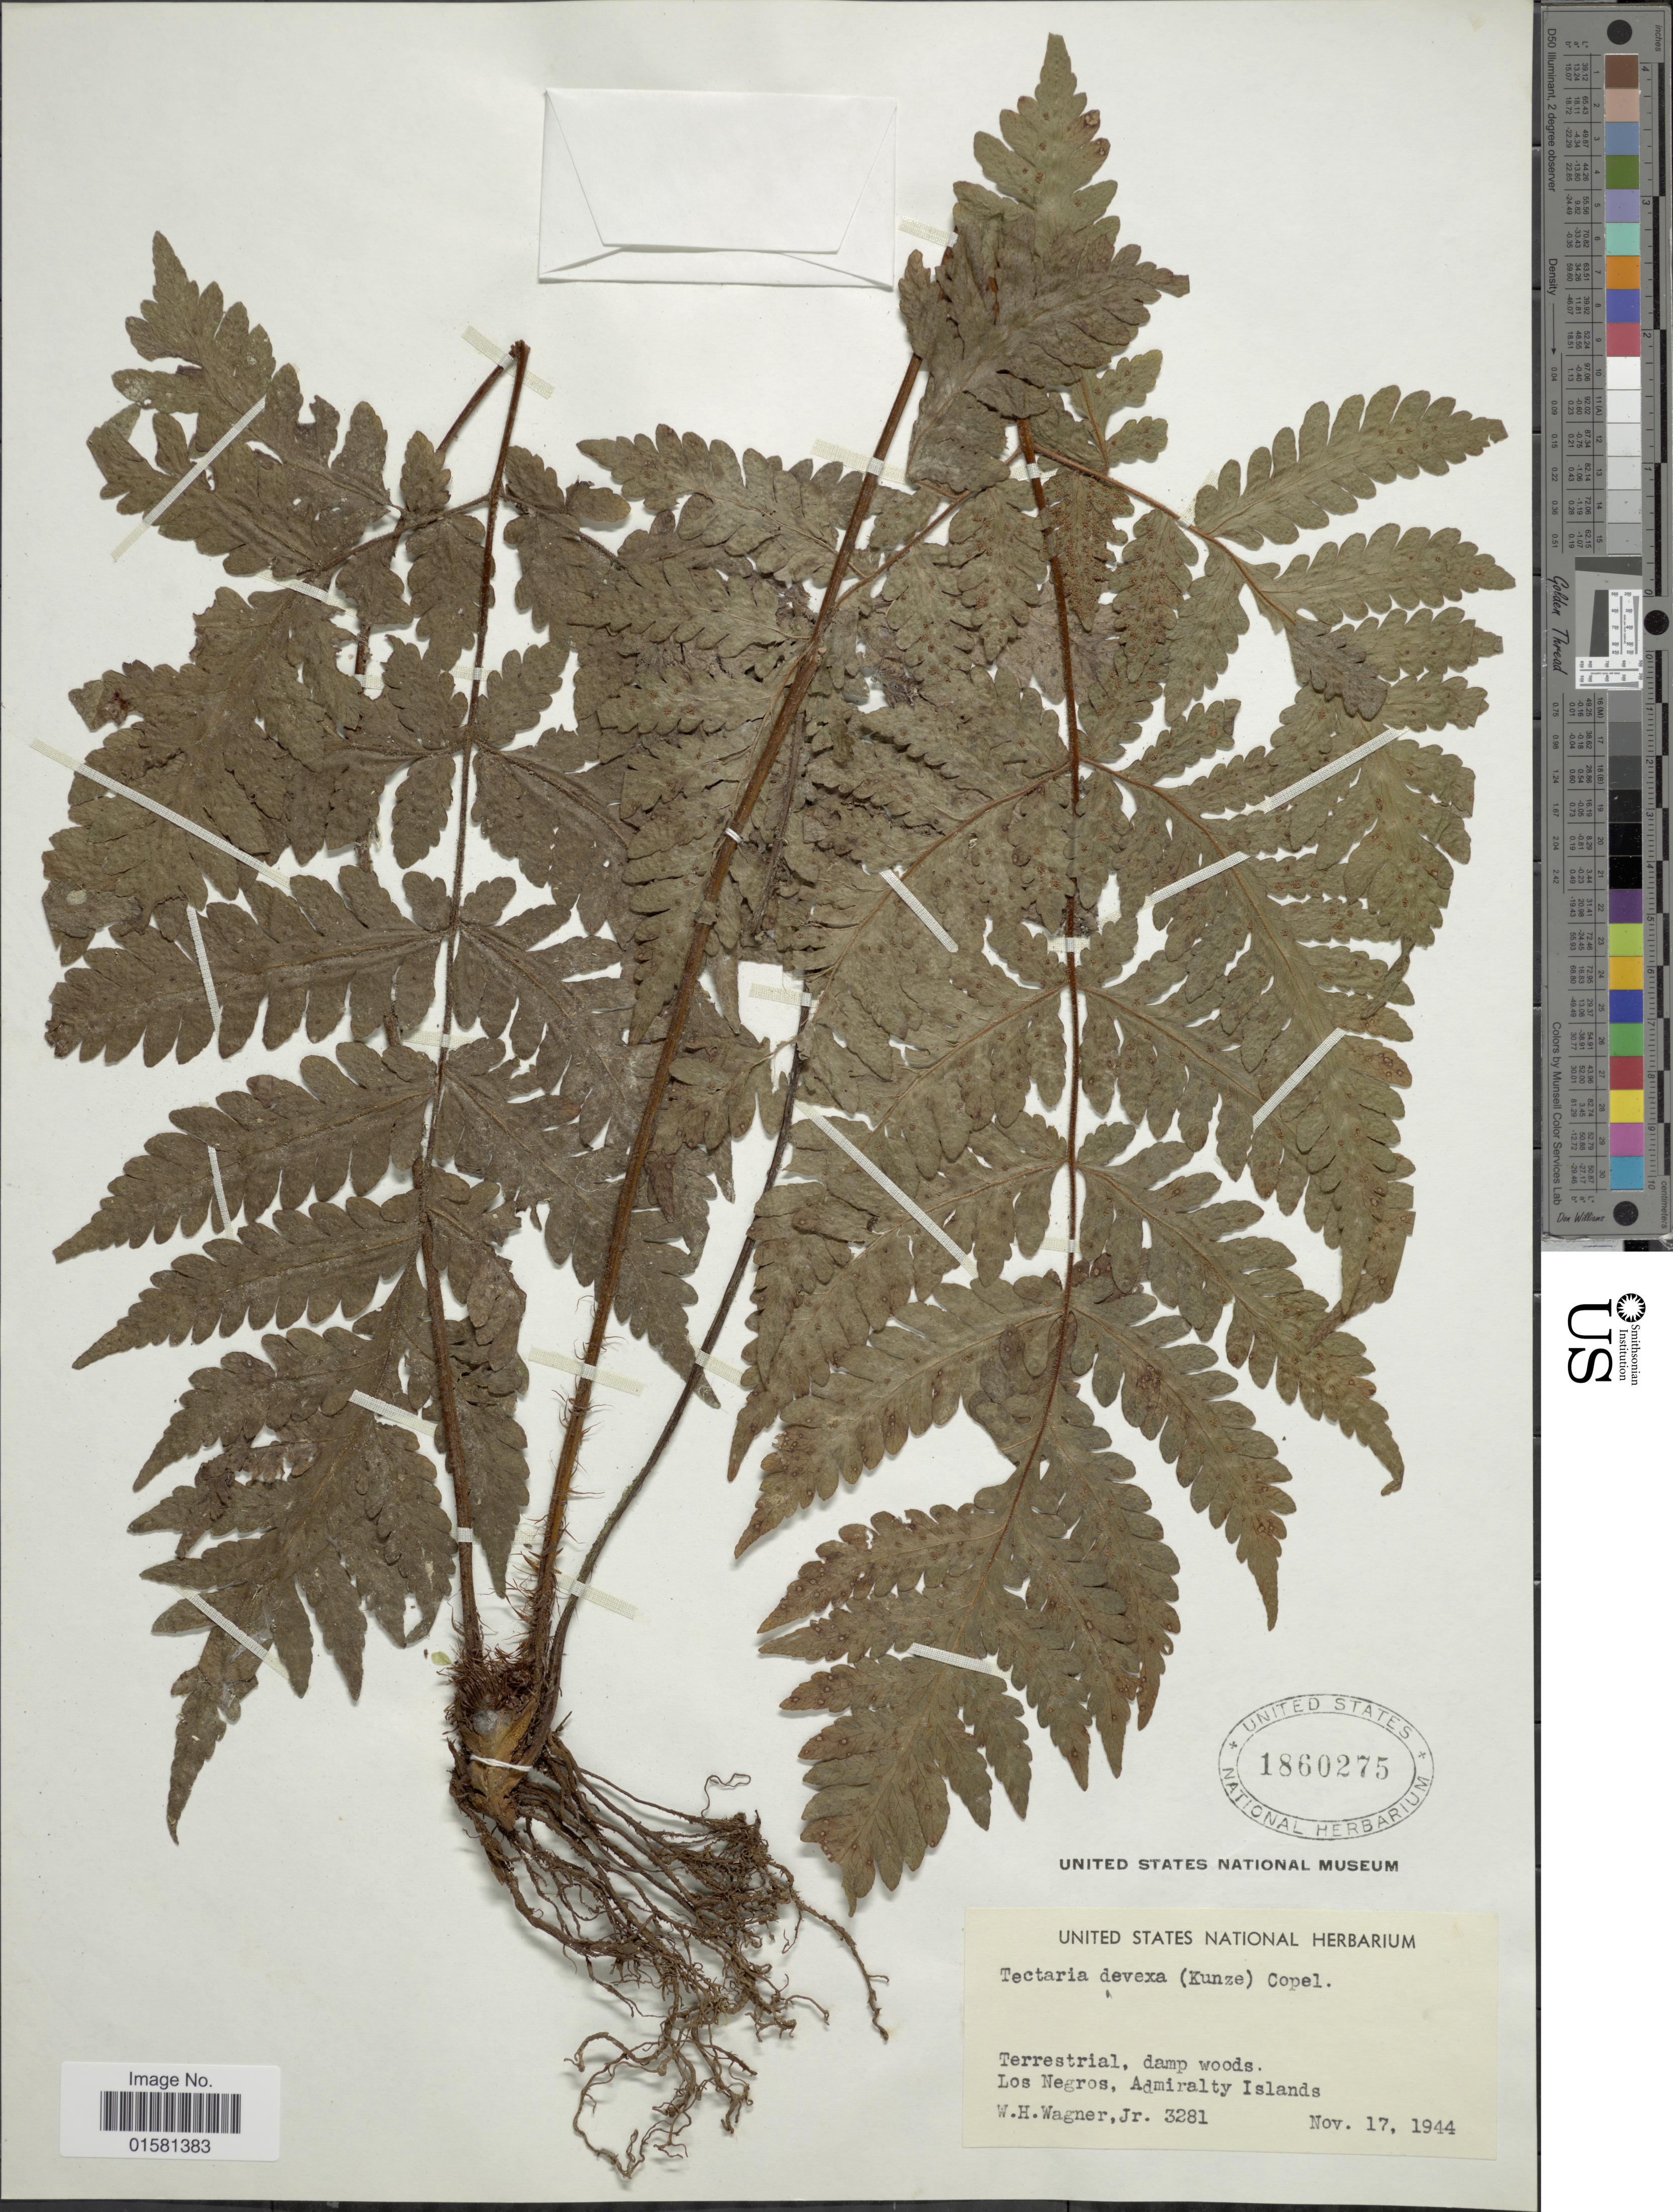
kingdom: Plantae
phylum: Tracheophyta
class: Polypodiopsida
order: Polypodiales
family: Tectariaceae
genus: Tectaria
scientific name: Tectaria devexa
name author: (Kunze) Copel.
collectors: W. H. Wagner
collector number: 3281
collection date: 1944-11-17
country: Papua New Guinea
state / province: Manus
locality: Los Negros, Admirality Islands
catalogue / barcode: US 1860275